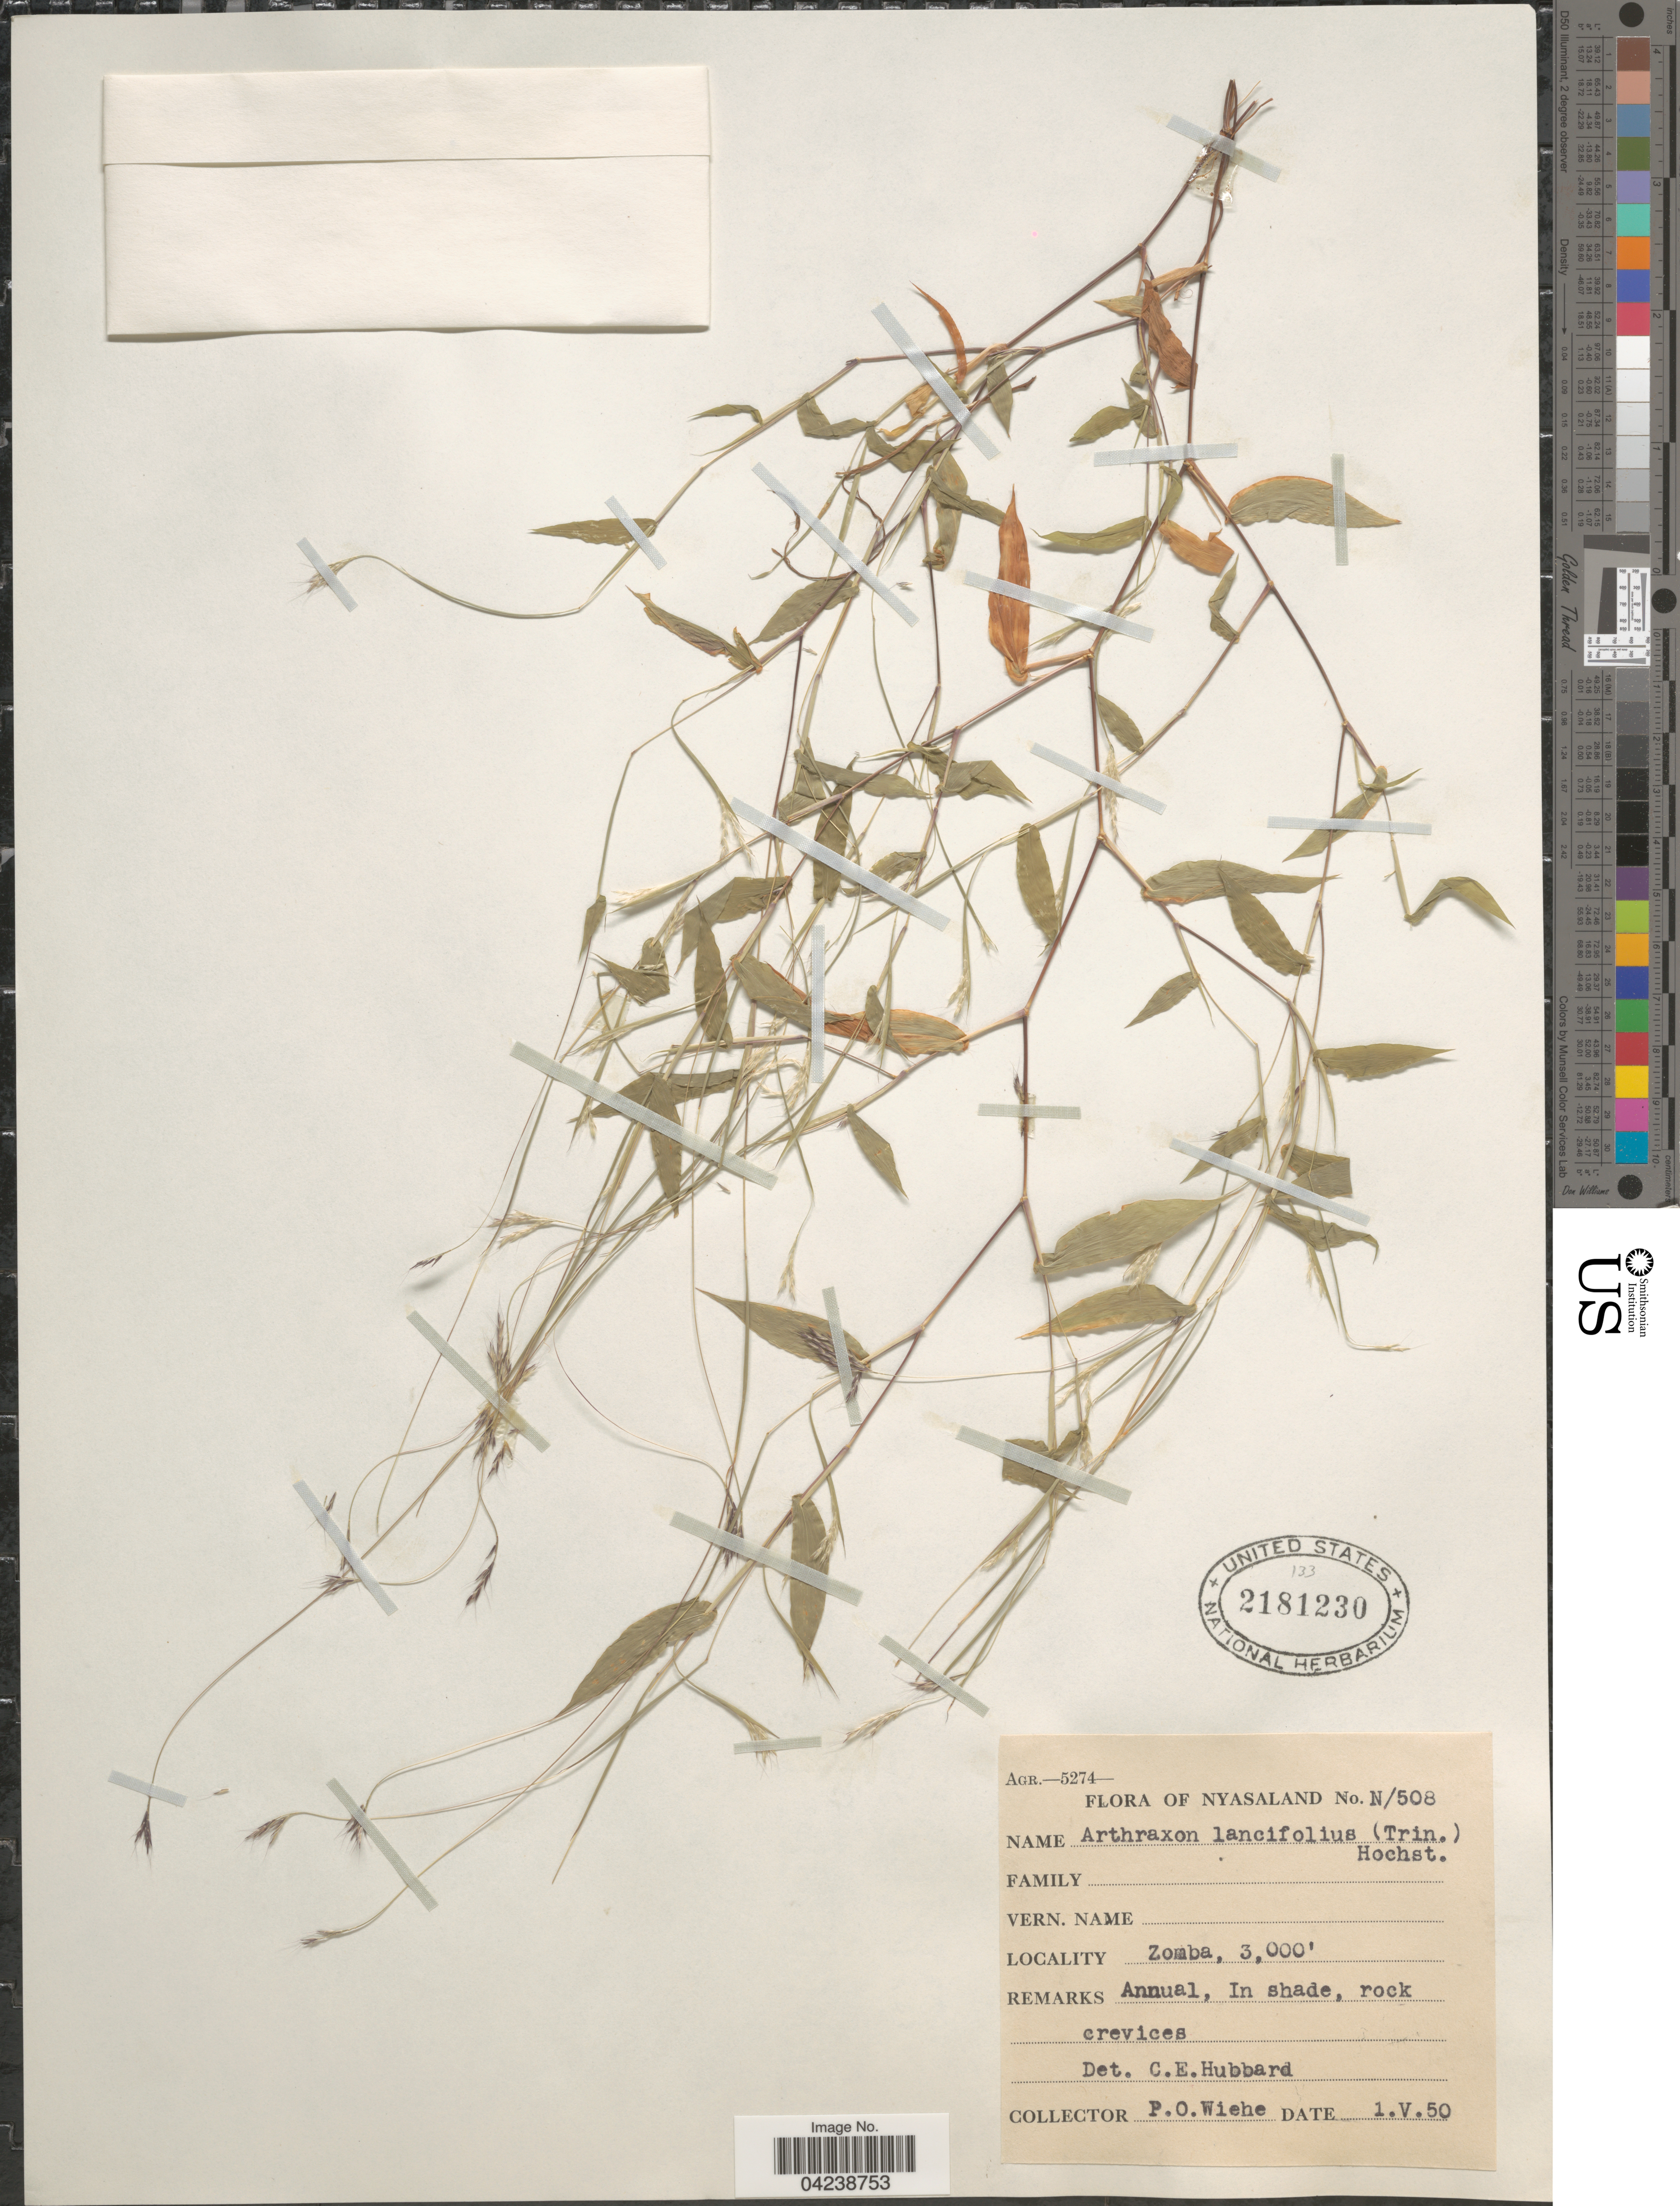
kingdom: Plantae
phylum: Tracheophyta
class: Liliopsida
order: Poales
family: Poaceae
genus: Arthraxon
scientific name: Arthraxon lancifolius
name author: (Trin.) Hochst.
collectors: P. Wiehe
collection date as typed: Transcribed d/m/y: 1/5/50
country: Malawi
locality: Nyasaland. Zomba.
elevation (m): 914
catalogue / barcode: US 2181230